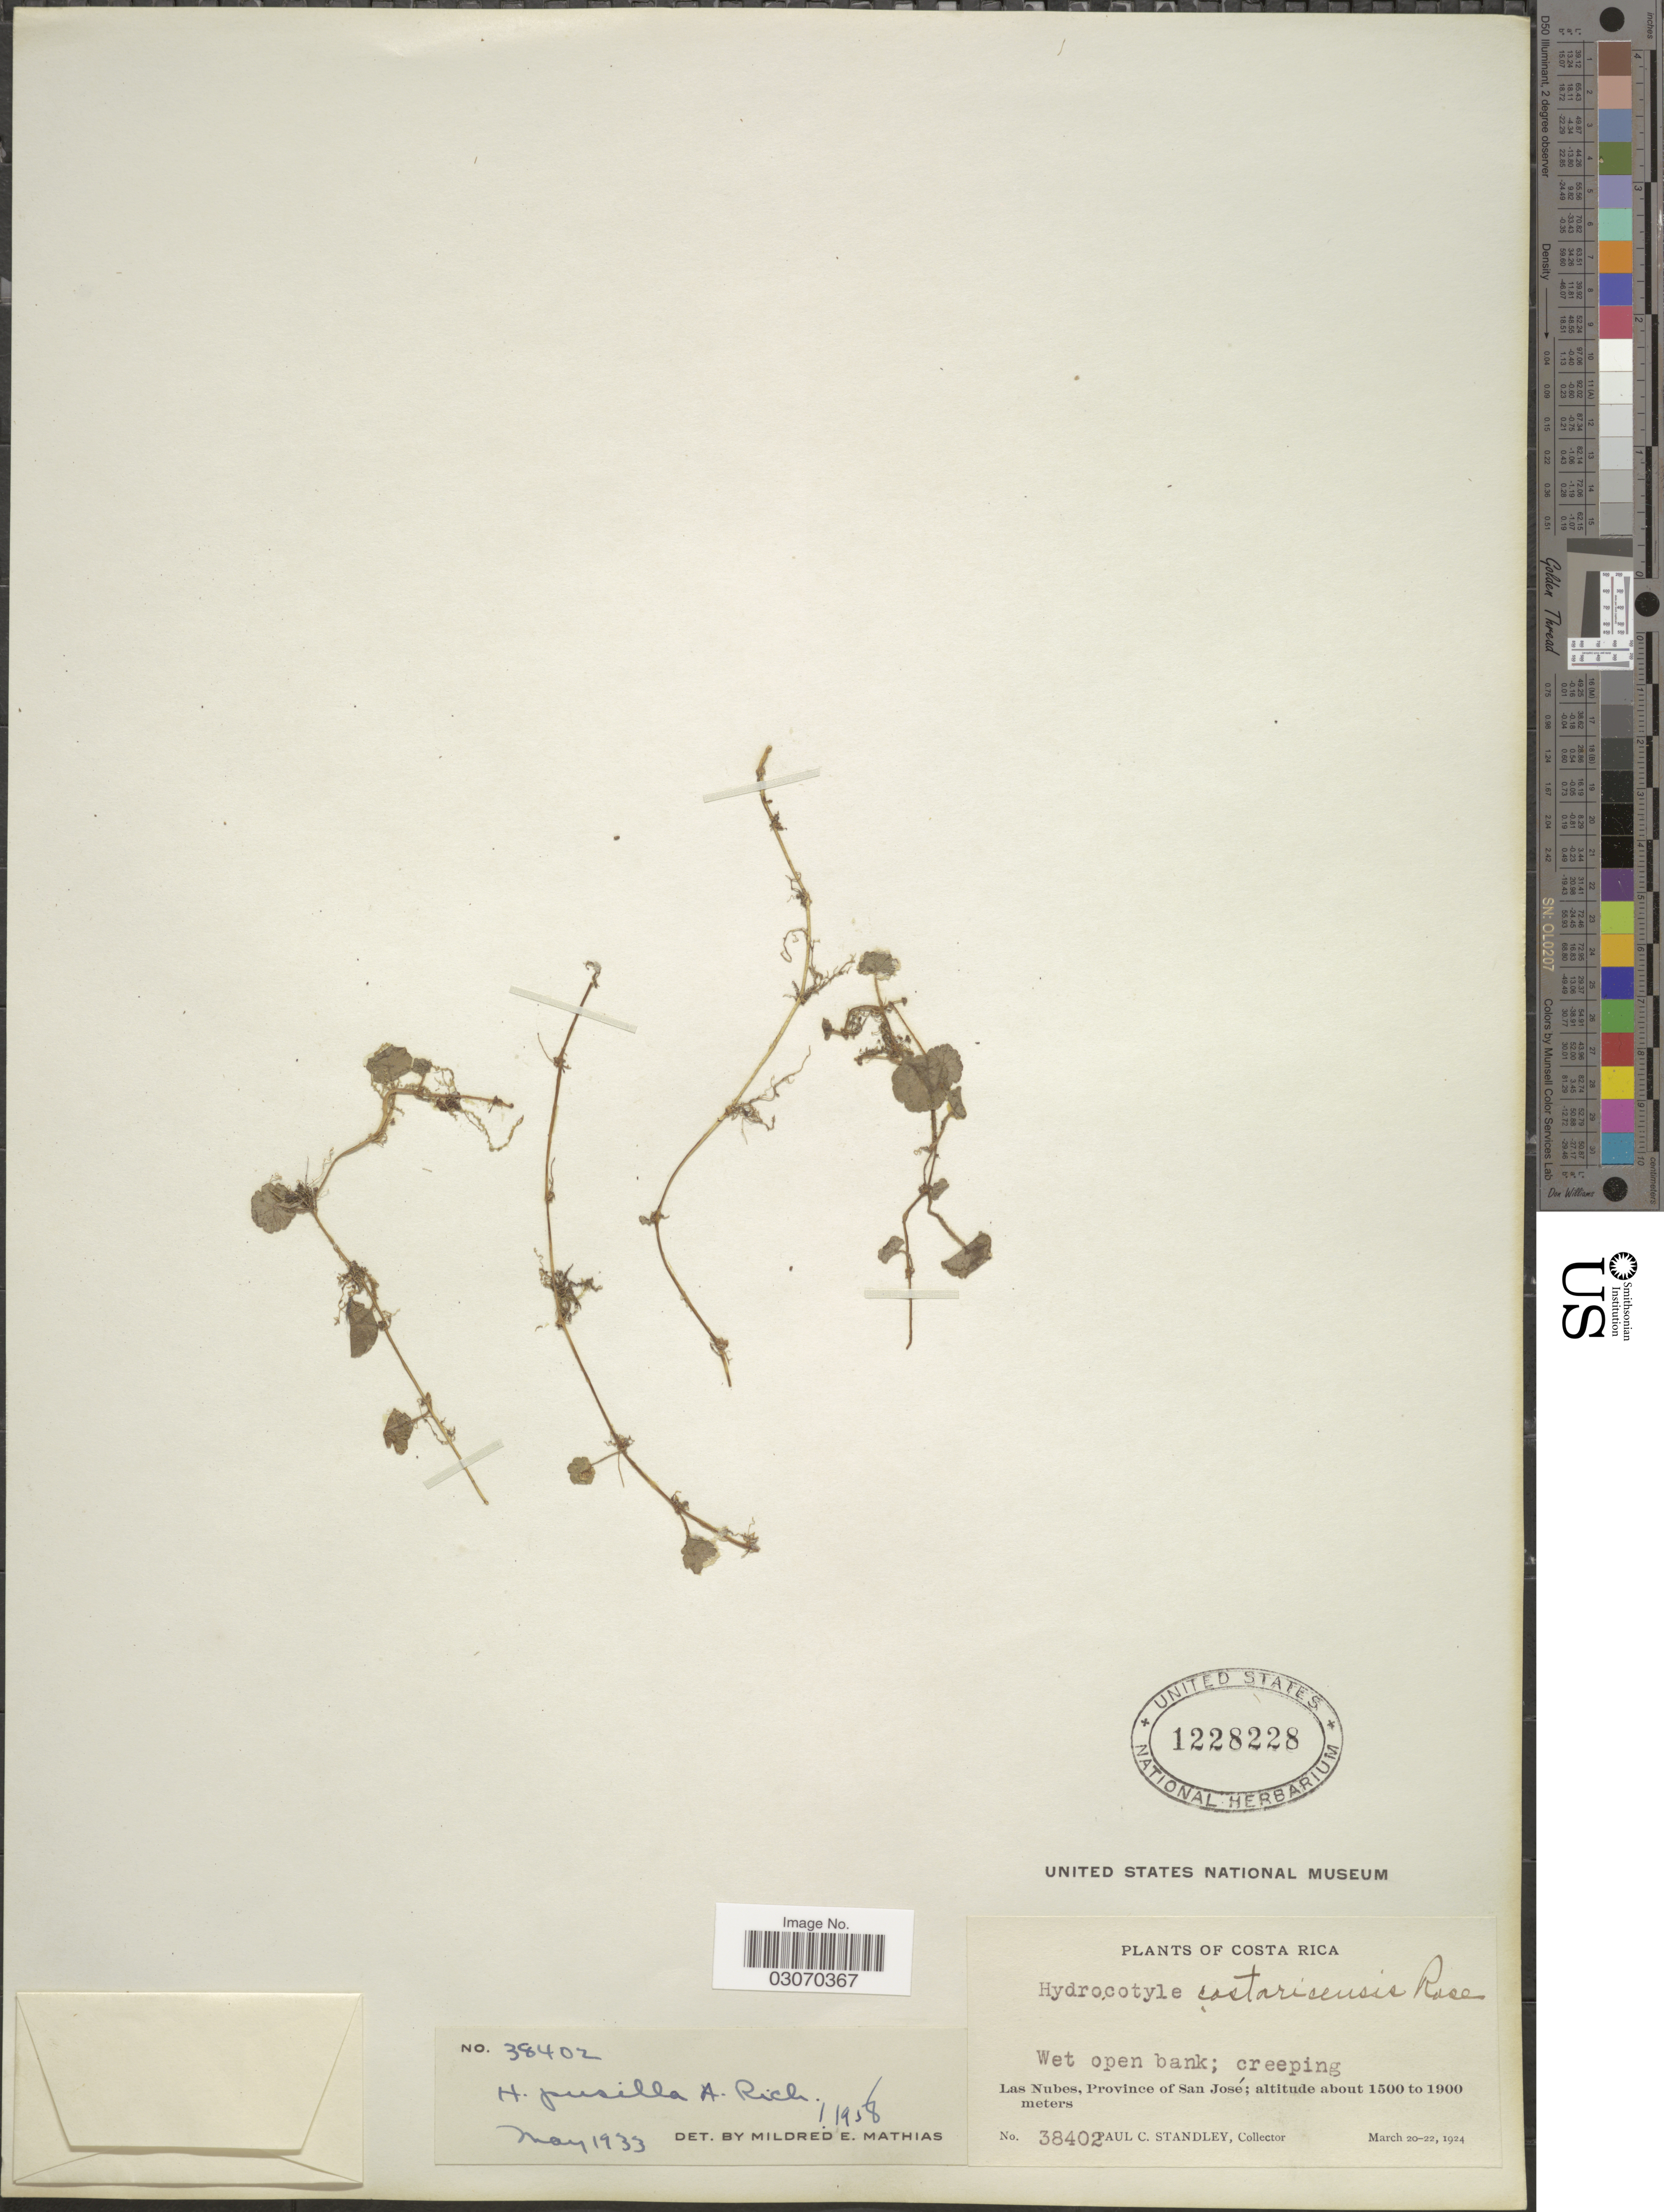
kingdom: Plantae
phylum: Tracheophyta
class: Magnoliopsida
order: Apiales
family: Araliaceae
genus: Hydrocotyle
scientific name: Hydrocotyle pusilla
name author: A. Rich.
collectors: P. C. Standley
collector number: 38402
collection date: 1924-03-20/1924-03-22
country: Costa Rica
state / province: San José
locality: Las Nubes.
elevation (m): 1500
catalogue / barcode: US 1228228